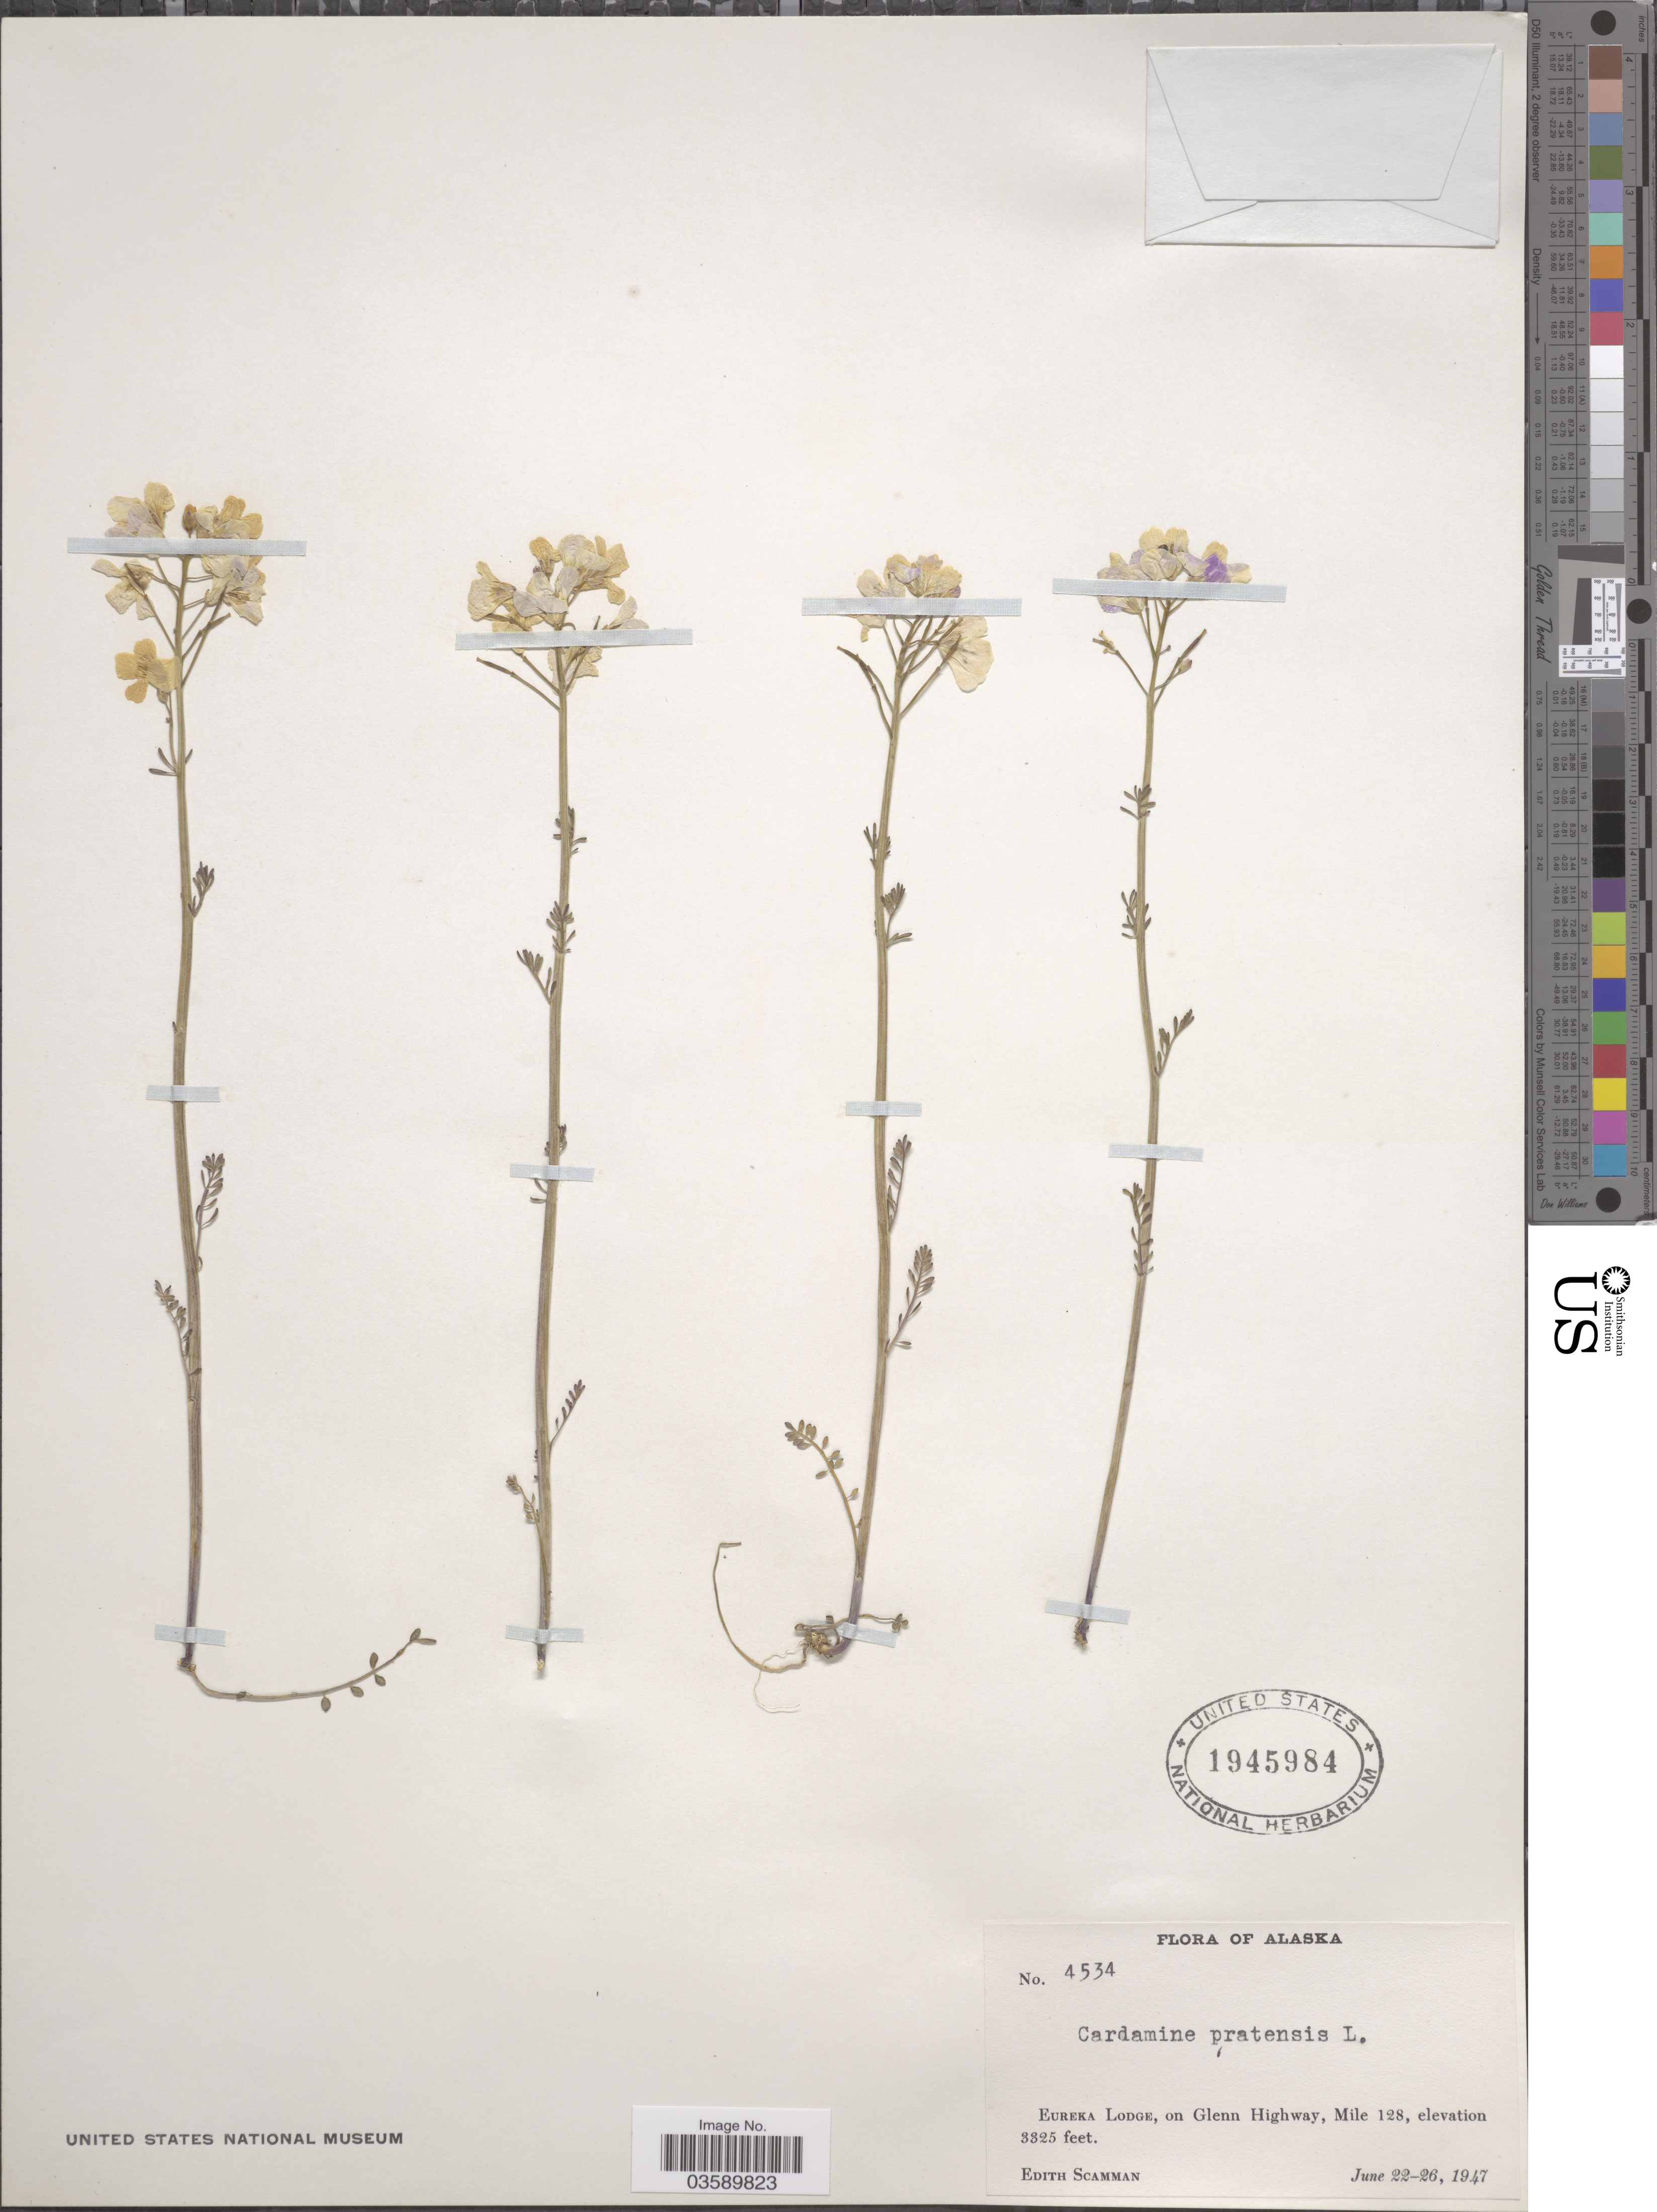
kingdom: Plantae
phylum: Tracheophyta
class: Magnoliopsida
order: Brassicales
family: Brassicaceae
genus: Cardamine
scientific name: Cardamine pratensis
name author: L.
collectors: E. Scamman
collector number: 4534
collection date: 1947-06-22/1947-06-26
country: United States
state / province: Alaska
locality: Eureka Lodge, on Glenn Highway, Mile 128.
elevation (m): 1013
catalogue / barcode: US 1945984